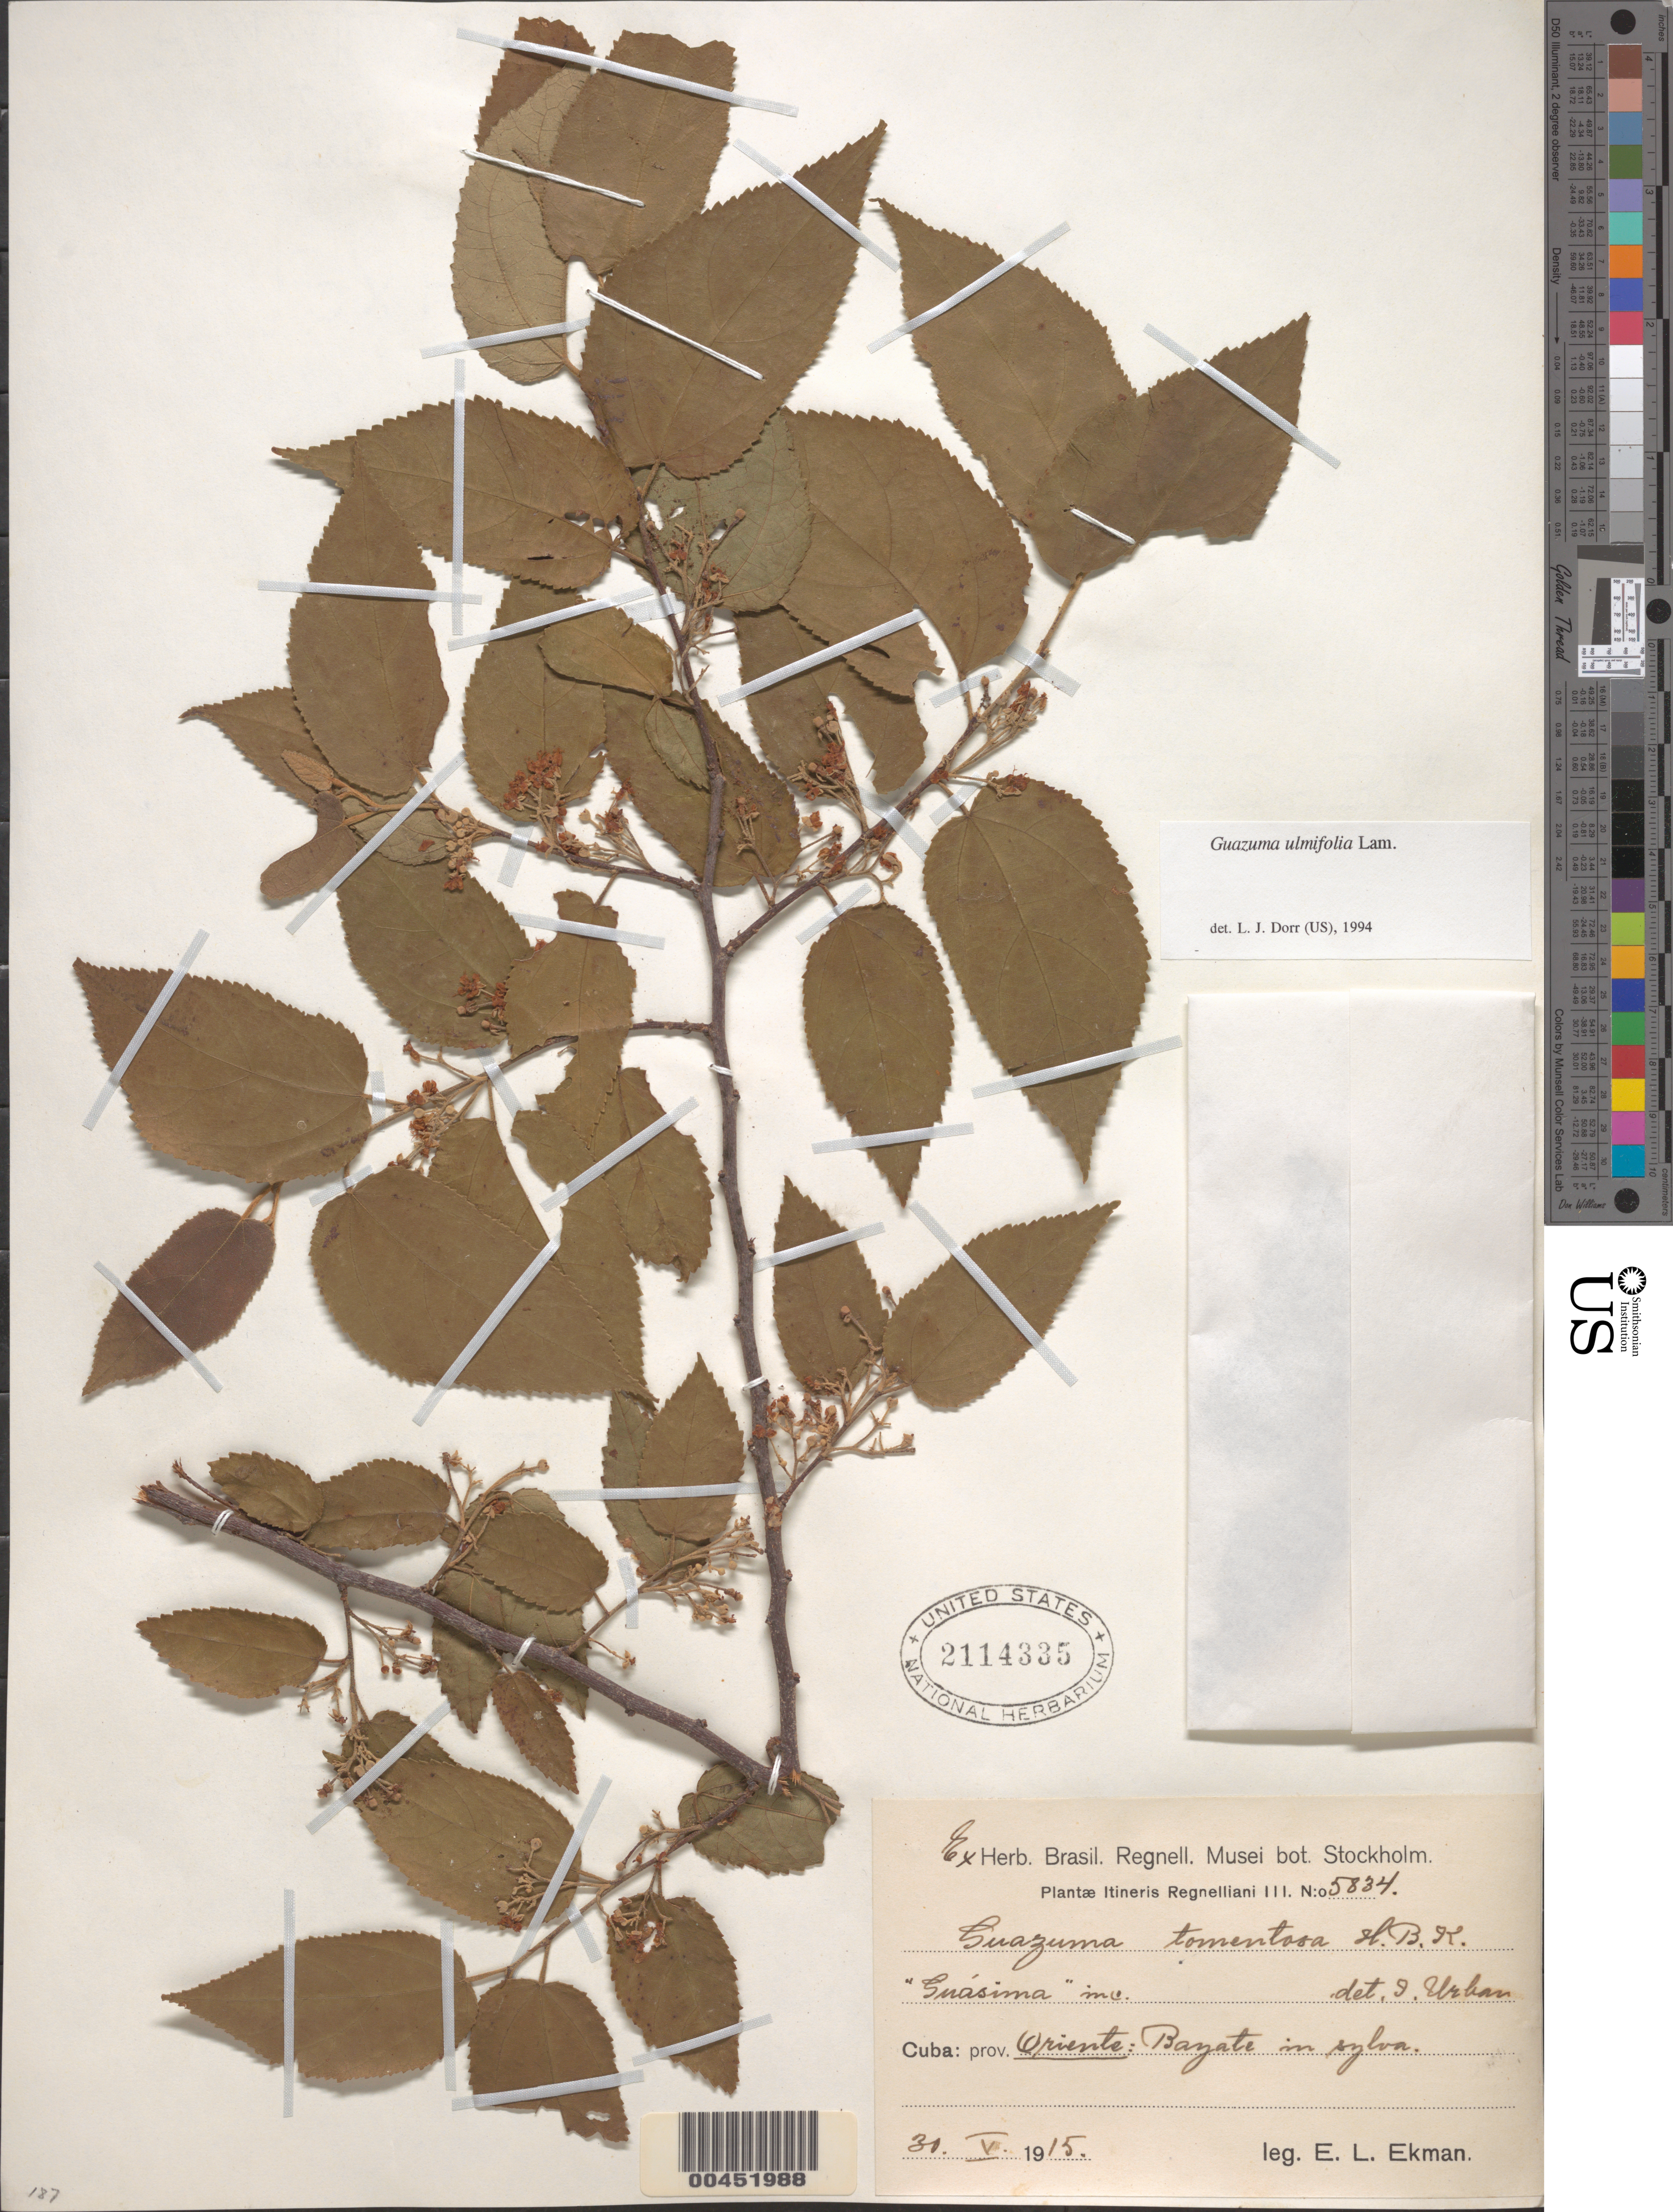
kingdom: Plantae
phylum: Tracheophyta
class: Magnoliopsida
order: Malvales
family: Malvaceae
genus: Guazuma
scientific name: Guazuma ulmifolia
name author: Lam.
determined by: Dorr, L. J., (BOT), Smithsonian Institution - National Museum of Natural History (UNITED STATES)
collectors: E. L. Ekman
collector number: Pl. Itin. Regn. 5834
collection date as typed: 30 May 1915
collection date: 1915-05-30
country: Cuba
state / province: Guantánamo / Santiago de Cuba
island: Greater Antilles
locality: Bayate. [In former Oriente Province.]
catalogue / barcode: US 2114335